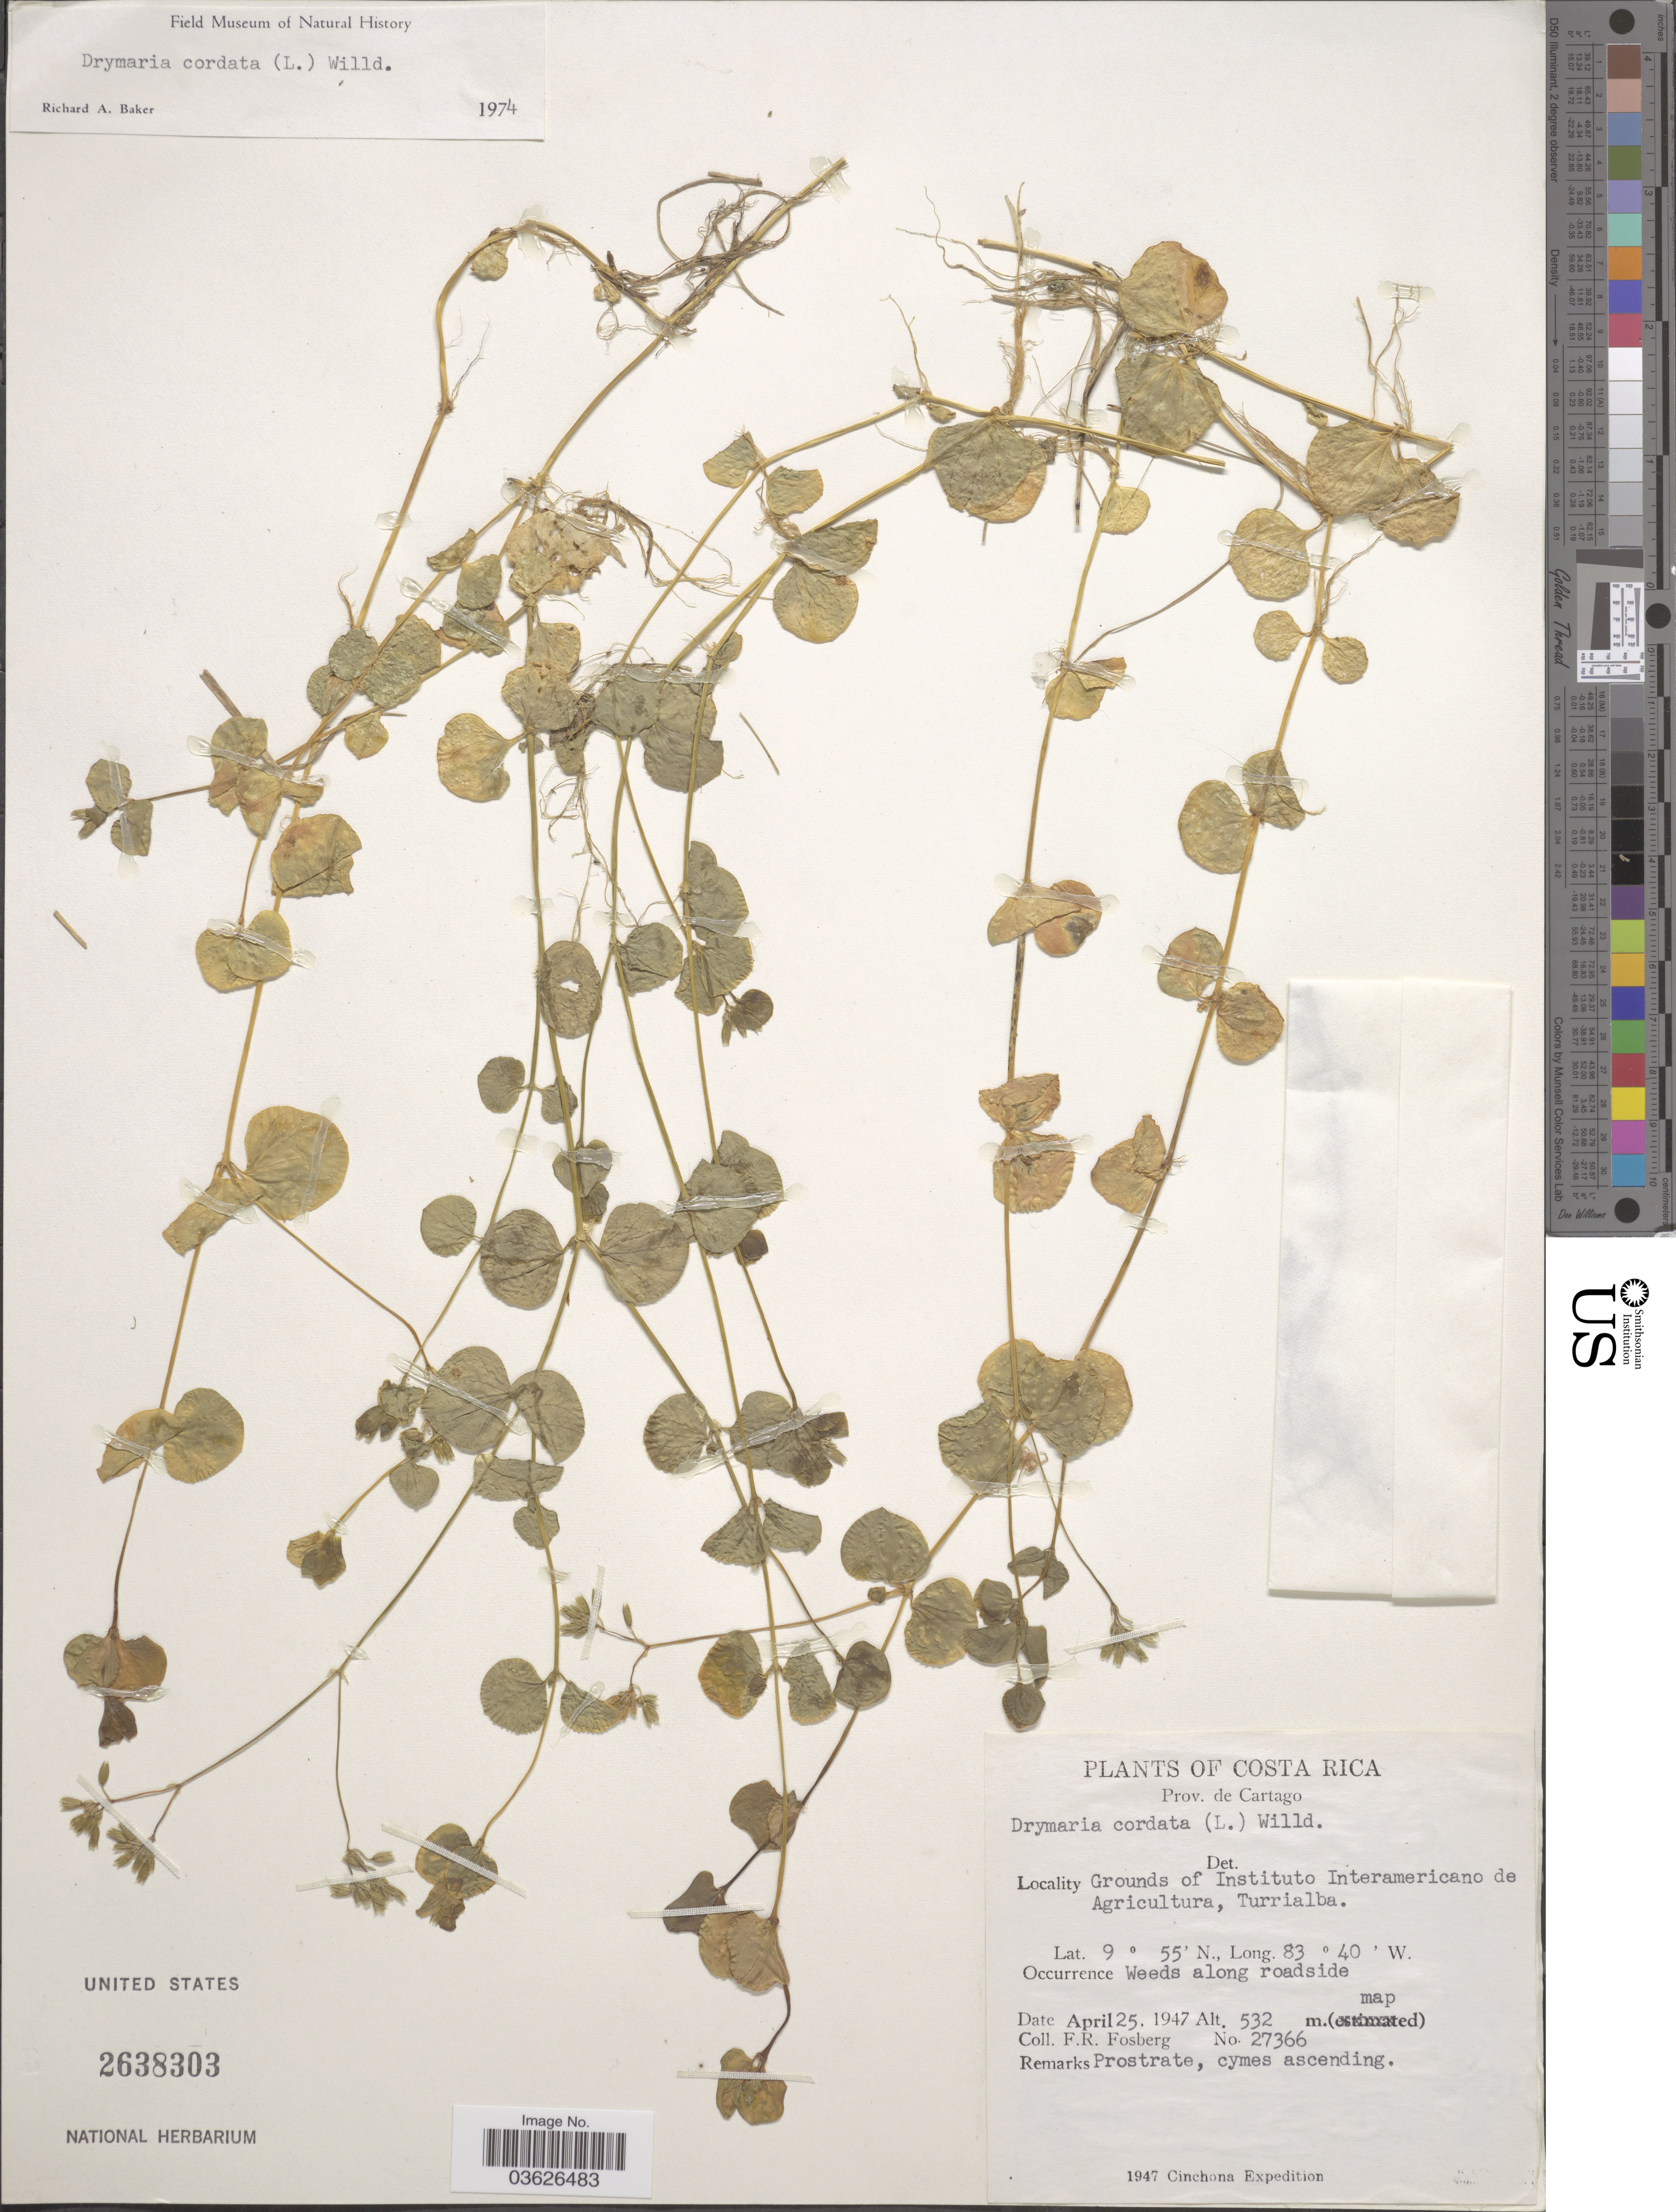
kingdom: Plantae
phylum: Tracheophyta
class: Magnoliopsida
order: Caryophyllales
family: Caryophyllaceae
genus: Drymaria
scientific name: Drymaria cordata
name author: (L.) Willd. ex Schult.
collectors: F. R. Fosberg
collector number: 27366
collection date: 1947-04-25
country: Costa Rica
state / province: Cartago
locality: Grounds of Instituto Interamericano de Agricultura, Turrialba.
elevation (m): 532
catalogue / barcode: US 2638303